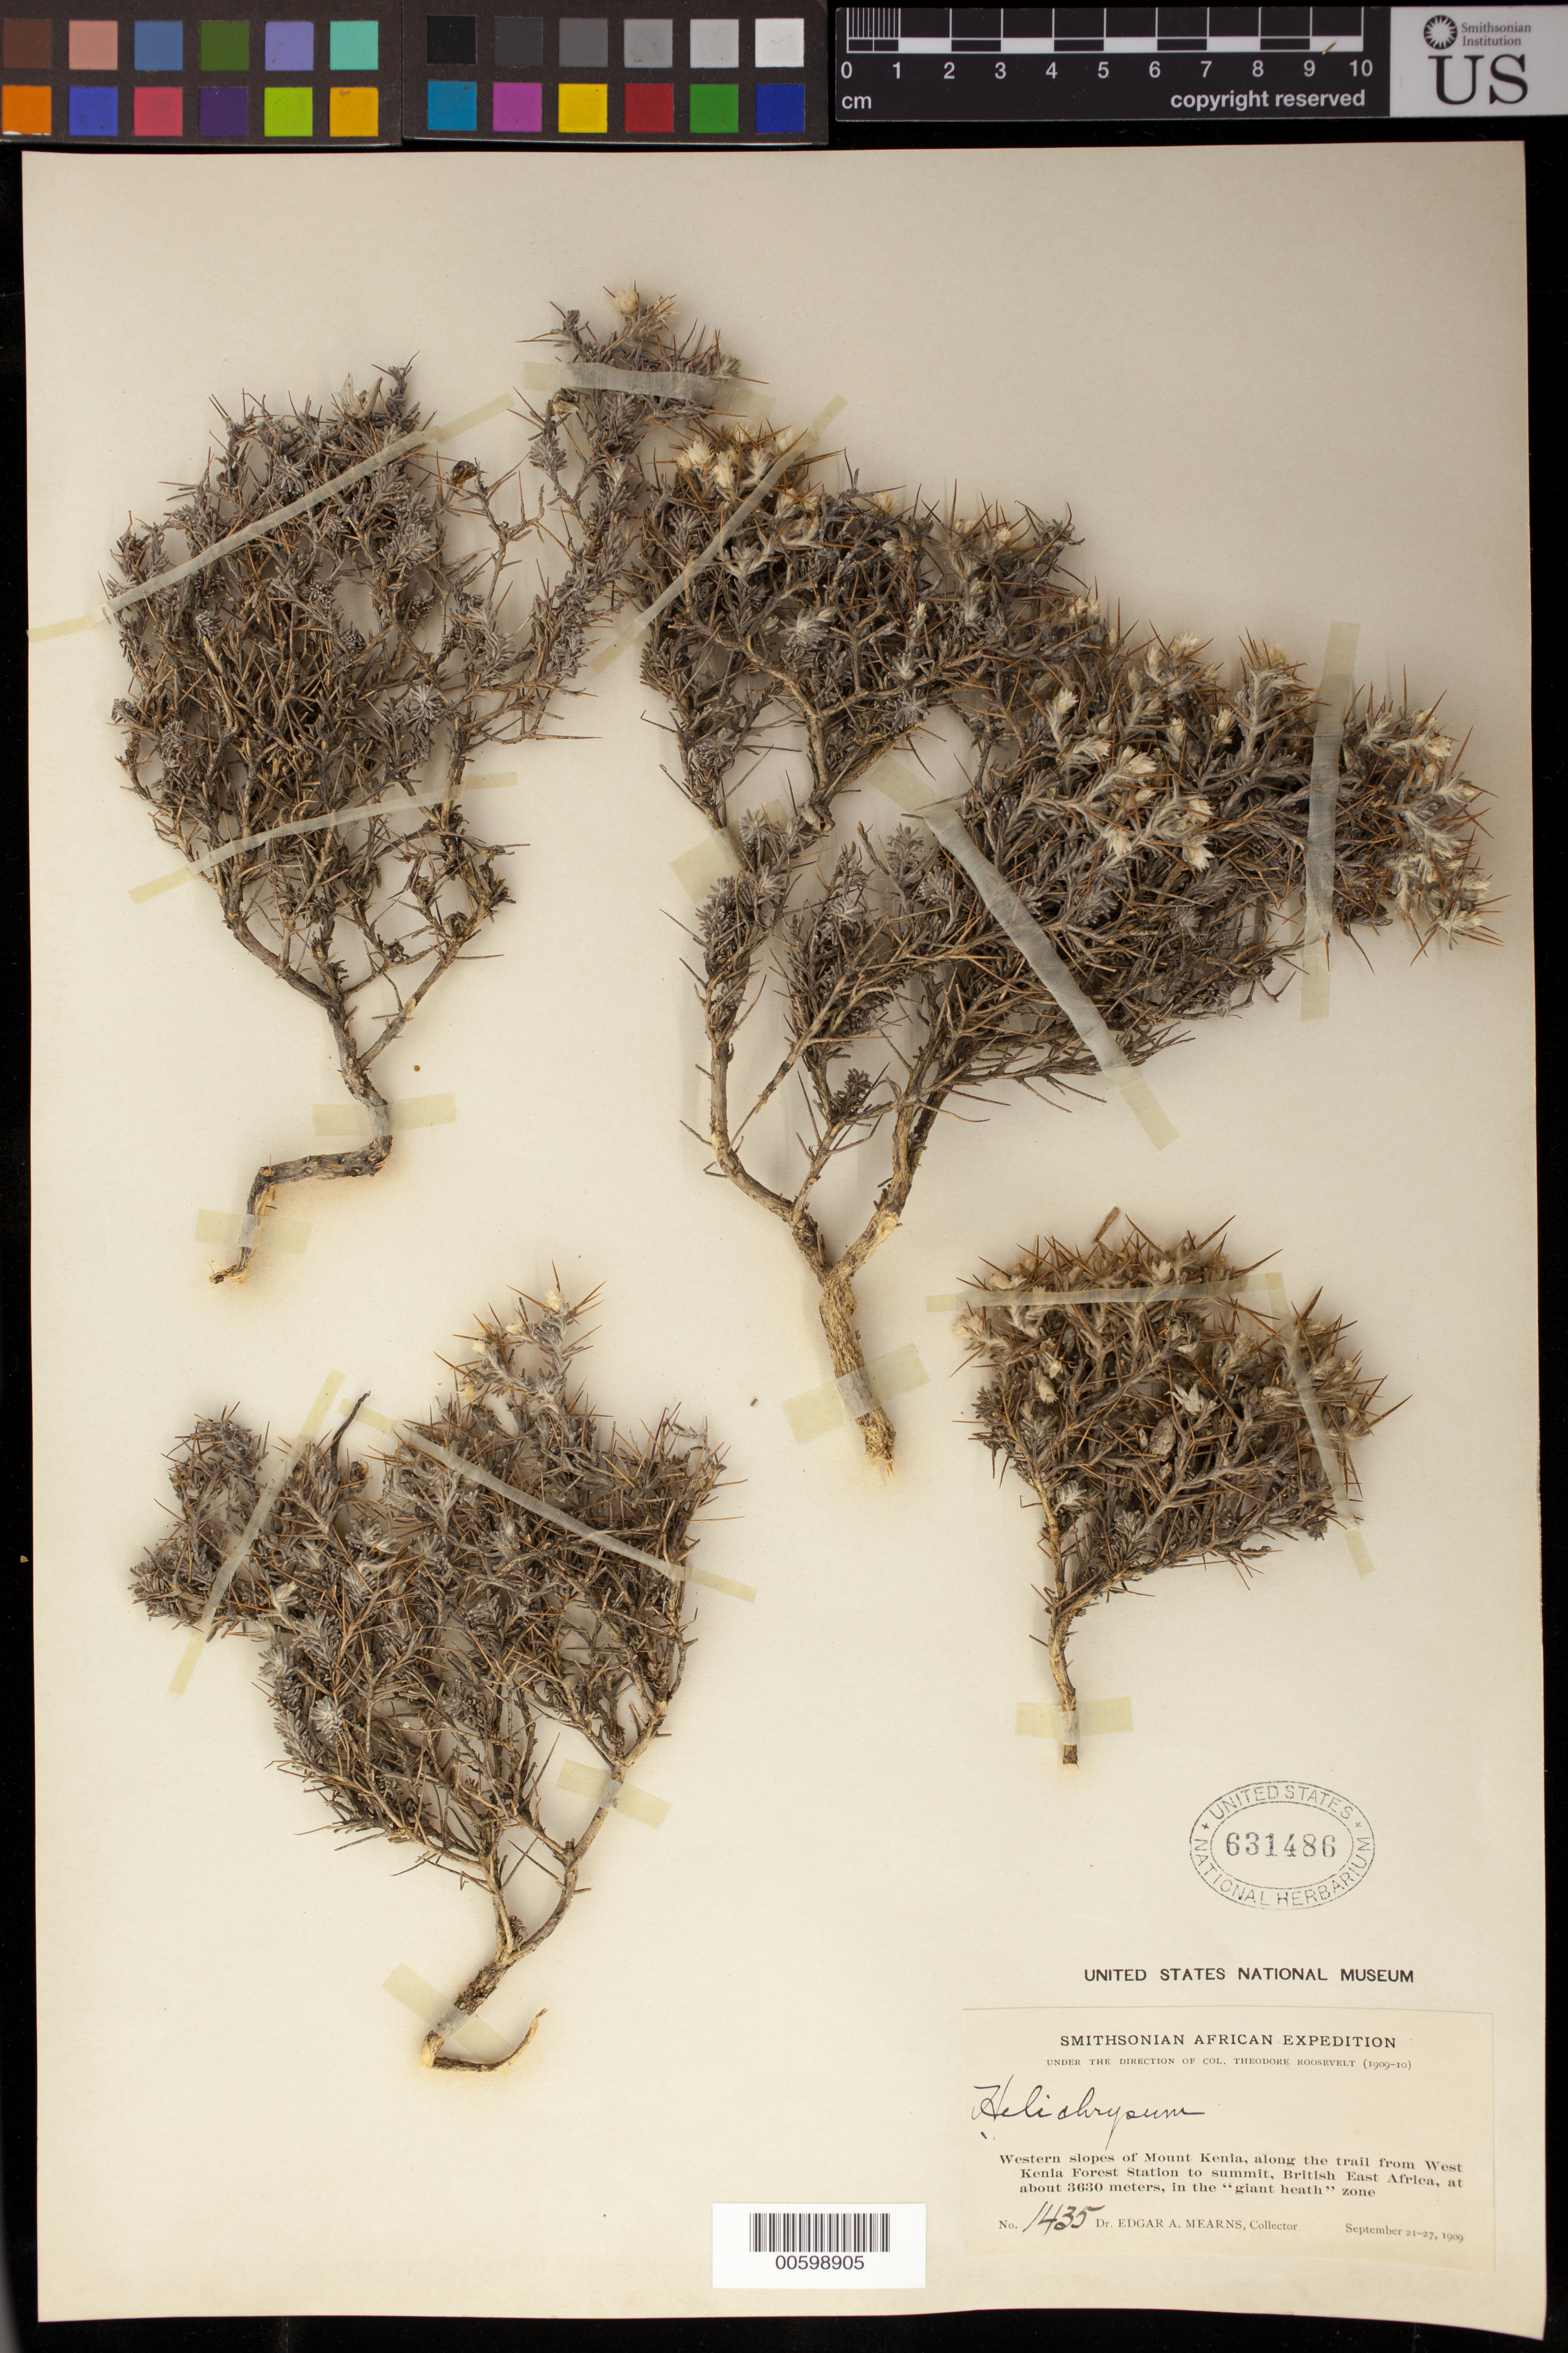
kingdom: Plantae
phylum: Tracheophyta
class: Magnoliopsida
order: Asterales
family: Asteraceae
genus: Helichrysum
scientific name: Helichrysum sp.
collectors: E. A. Mearns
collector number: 1435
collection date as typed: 21 Sep 1909 to 27 Sep 1909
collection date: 1909-09-21/1909-09-27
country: Kenya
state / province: Nyeri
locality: Western slopes of Mount Kenya, along the trail from West Kenya Forest Station to summit, in the " giant health" zone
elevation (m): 3630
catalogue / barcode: US 631486